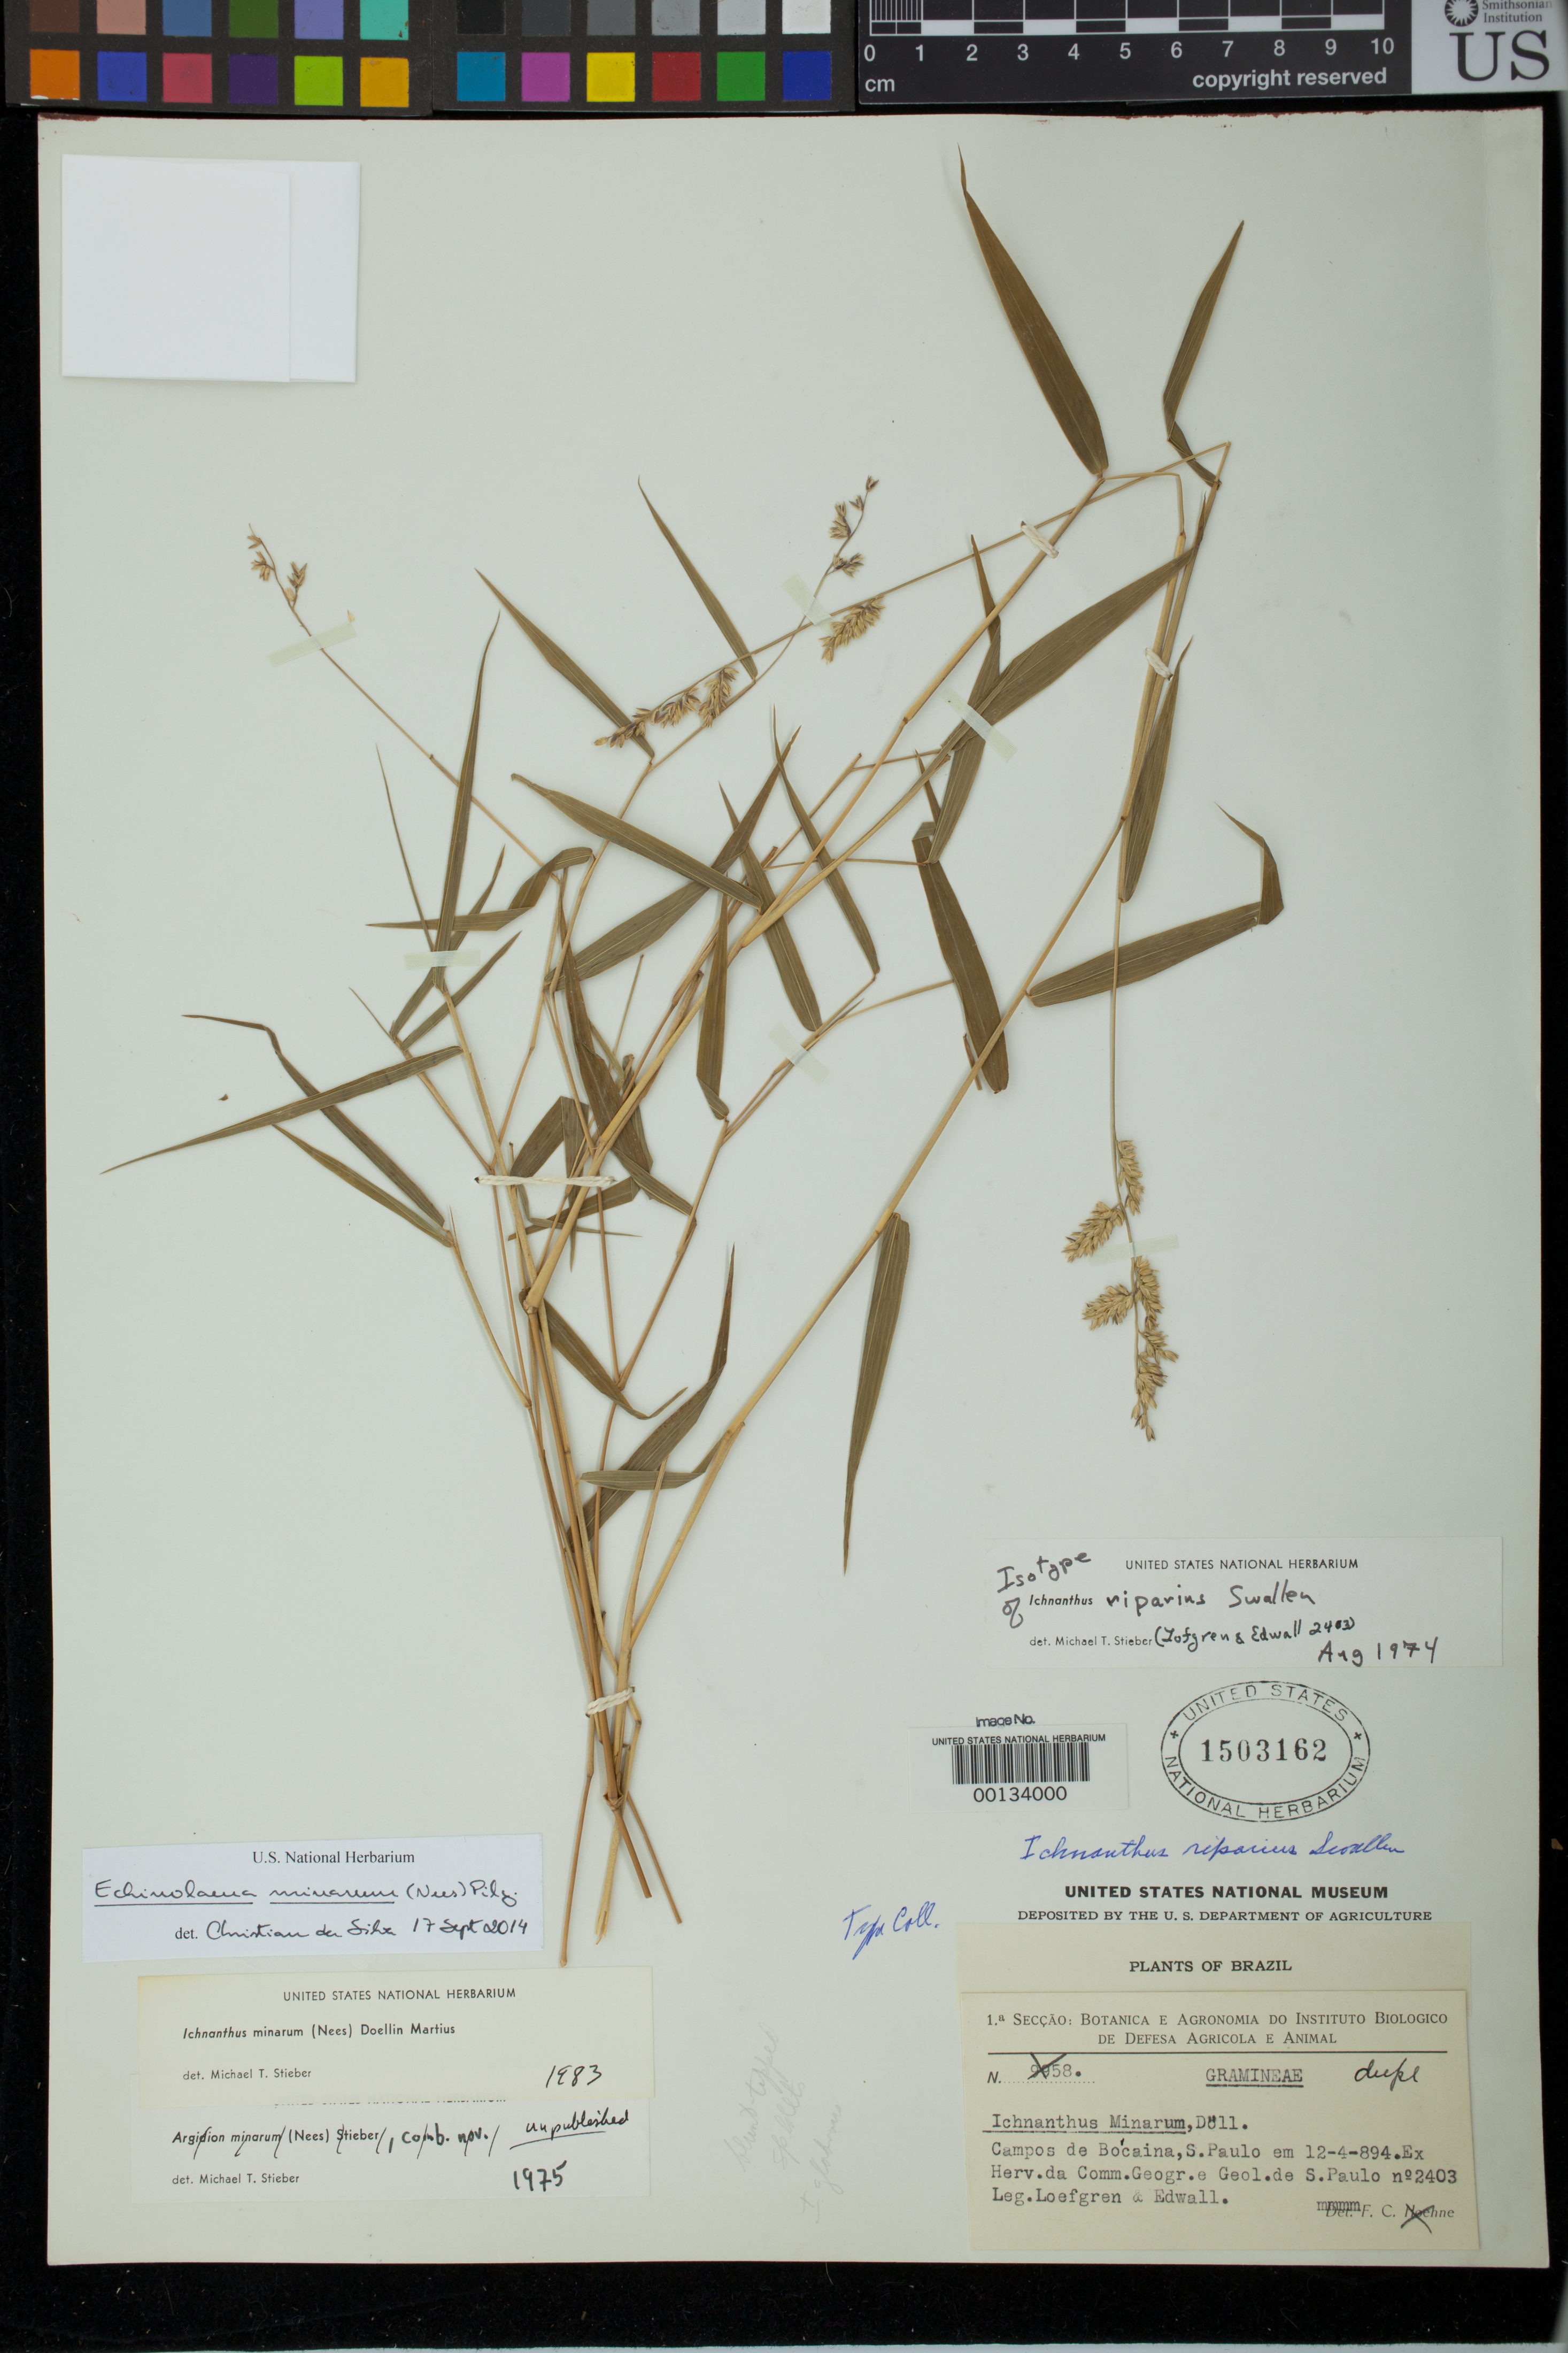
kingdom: Plantae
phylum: Tracheophyta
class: Liliopsida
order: Poales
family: Poaceae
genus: Ichnanthus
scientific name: Ichnanthus riparius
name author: Swallen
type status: Isotype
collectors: A. Loefgren & G. Edwall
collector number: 2403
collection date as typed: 12 Apr 1894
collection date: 1894-04-12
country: Brazil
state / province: São Paulo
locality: Campos de Bocaina.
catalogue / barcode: US 1503162